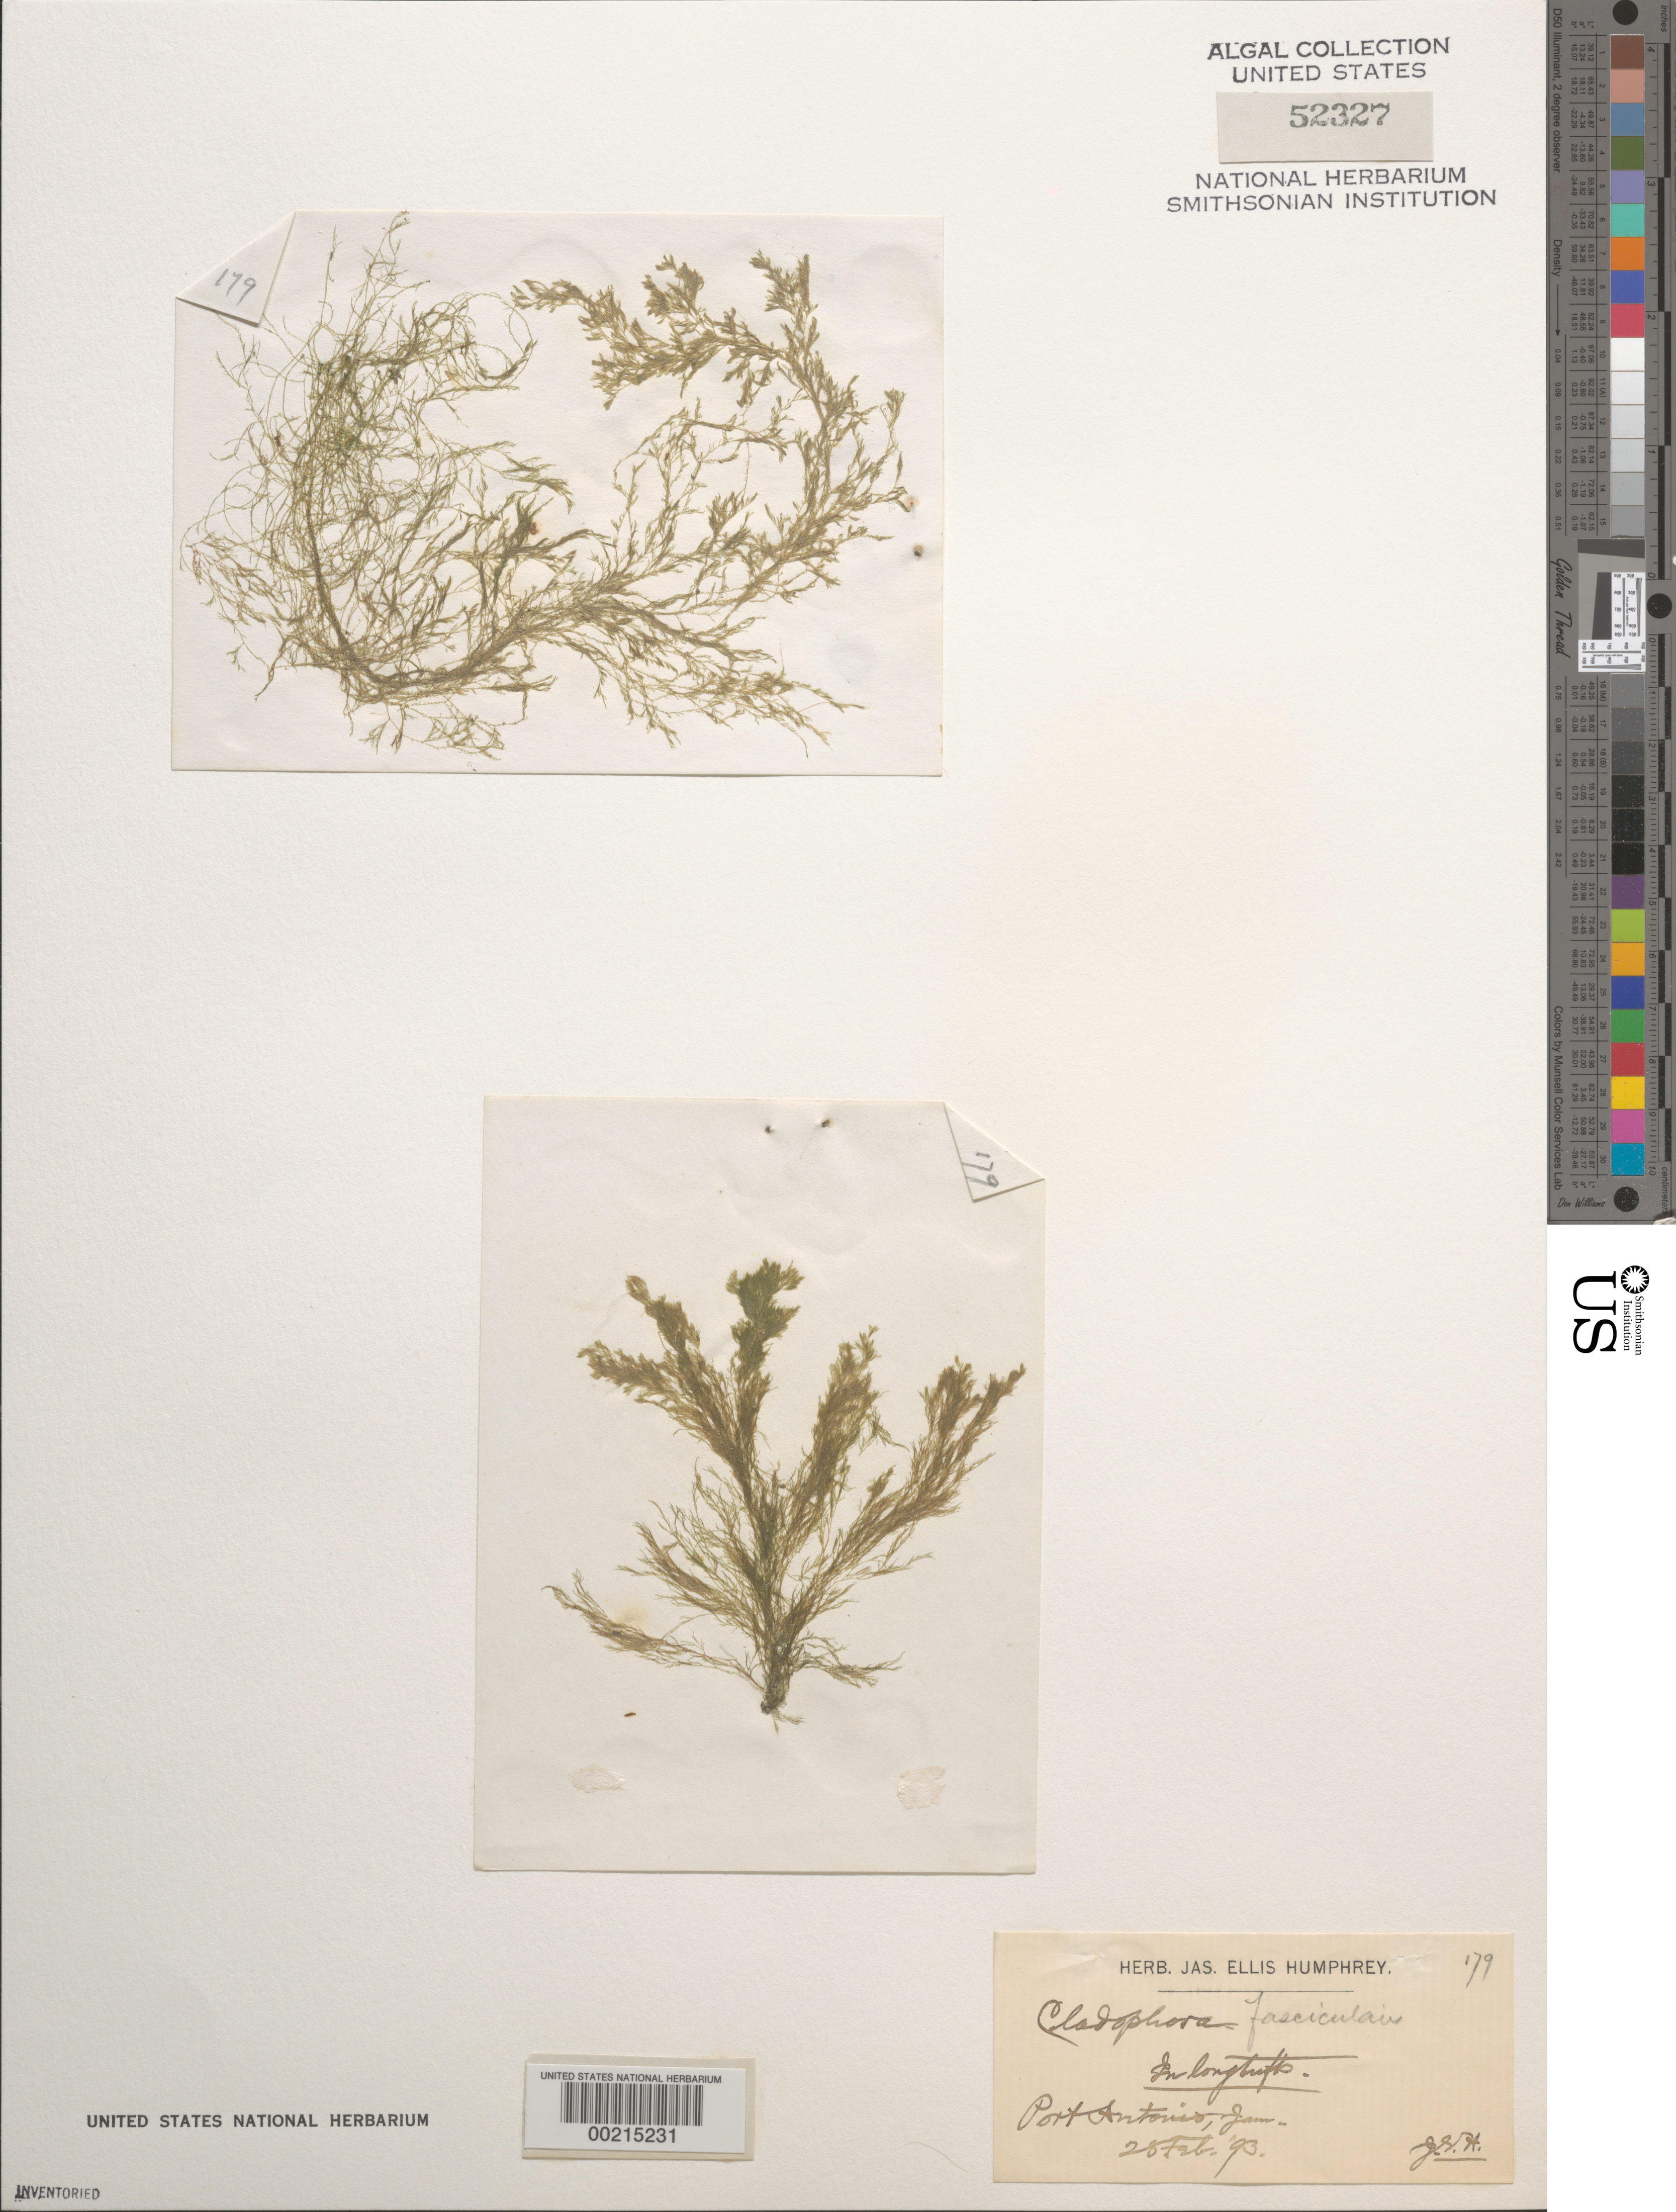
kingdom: Plantae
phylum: Chlorophyta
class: Ulvophyceae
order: Bryopsidales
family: Caulerpaceae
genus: Caulerpa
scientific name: Caulerpa chemnitzia var. vanbossae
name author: (Setch. & N.L. Gardner) Fern.-Garcia & Riosm.-Rod.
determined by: Algae name updating Project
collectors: J. Humphrey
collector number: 179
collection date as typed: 28 Feb 1893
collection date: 1893-02-28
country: Jamaica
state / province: Portland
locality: Port antonio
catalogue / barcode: US 52327